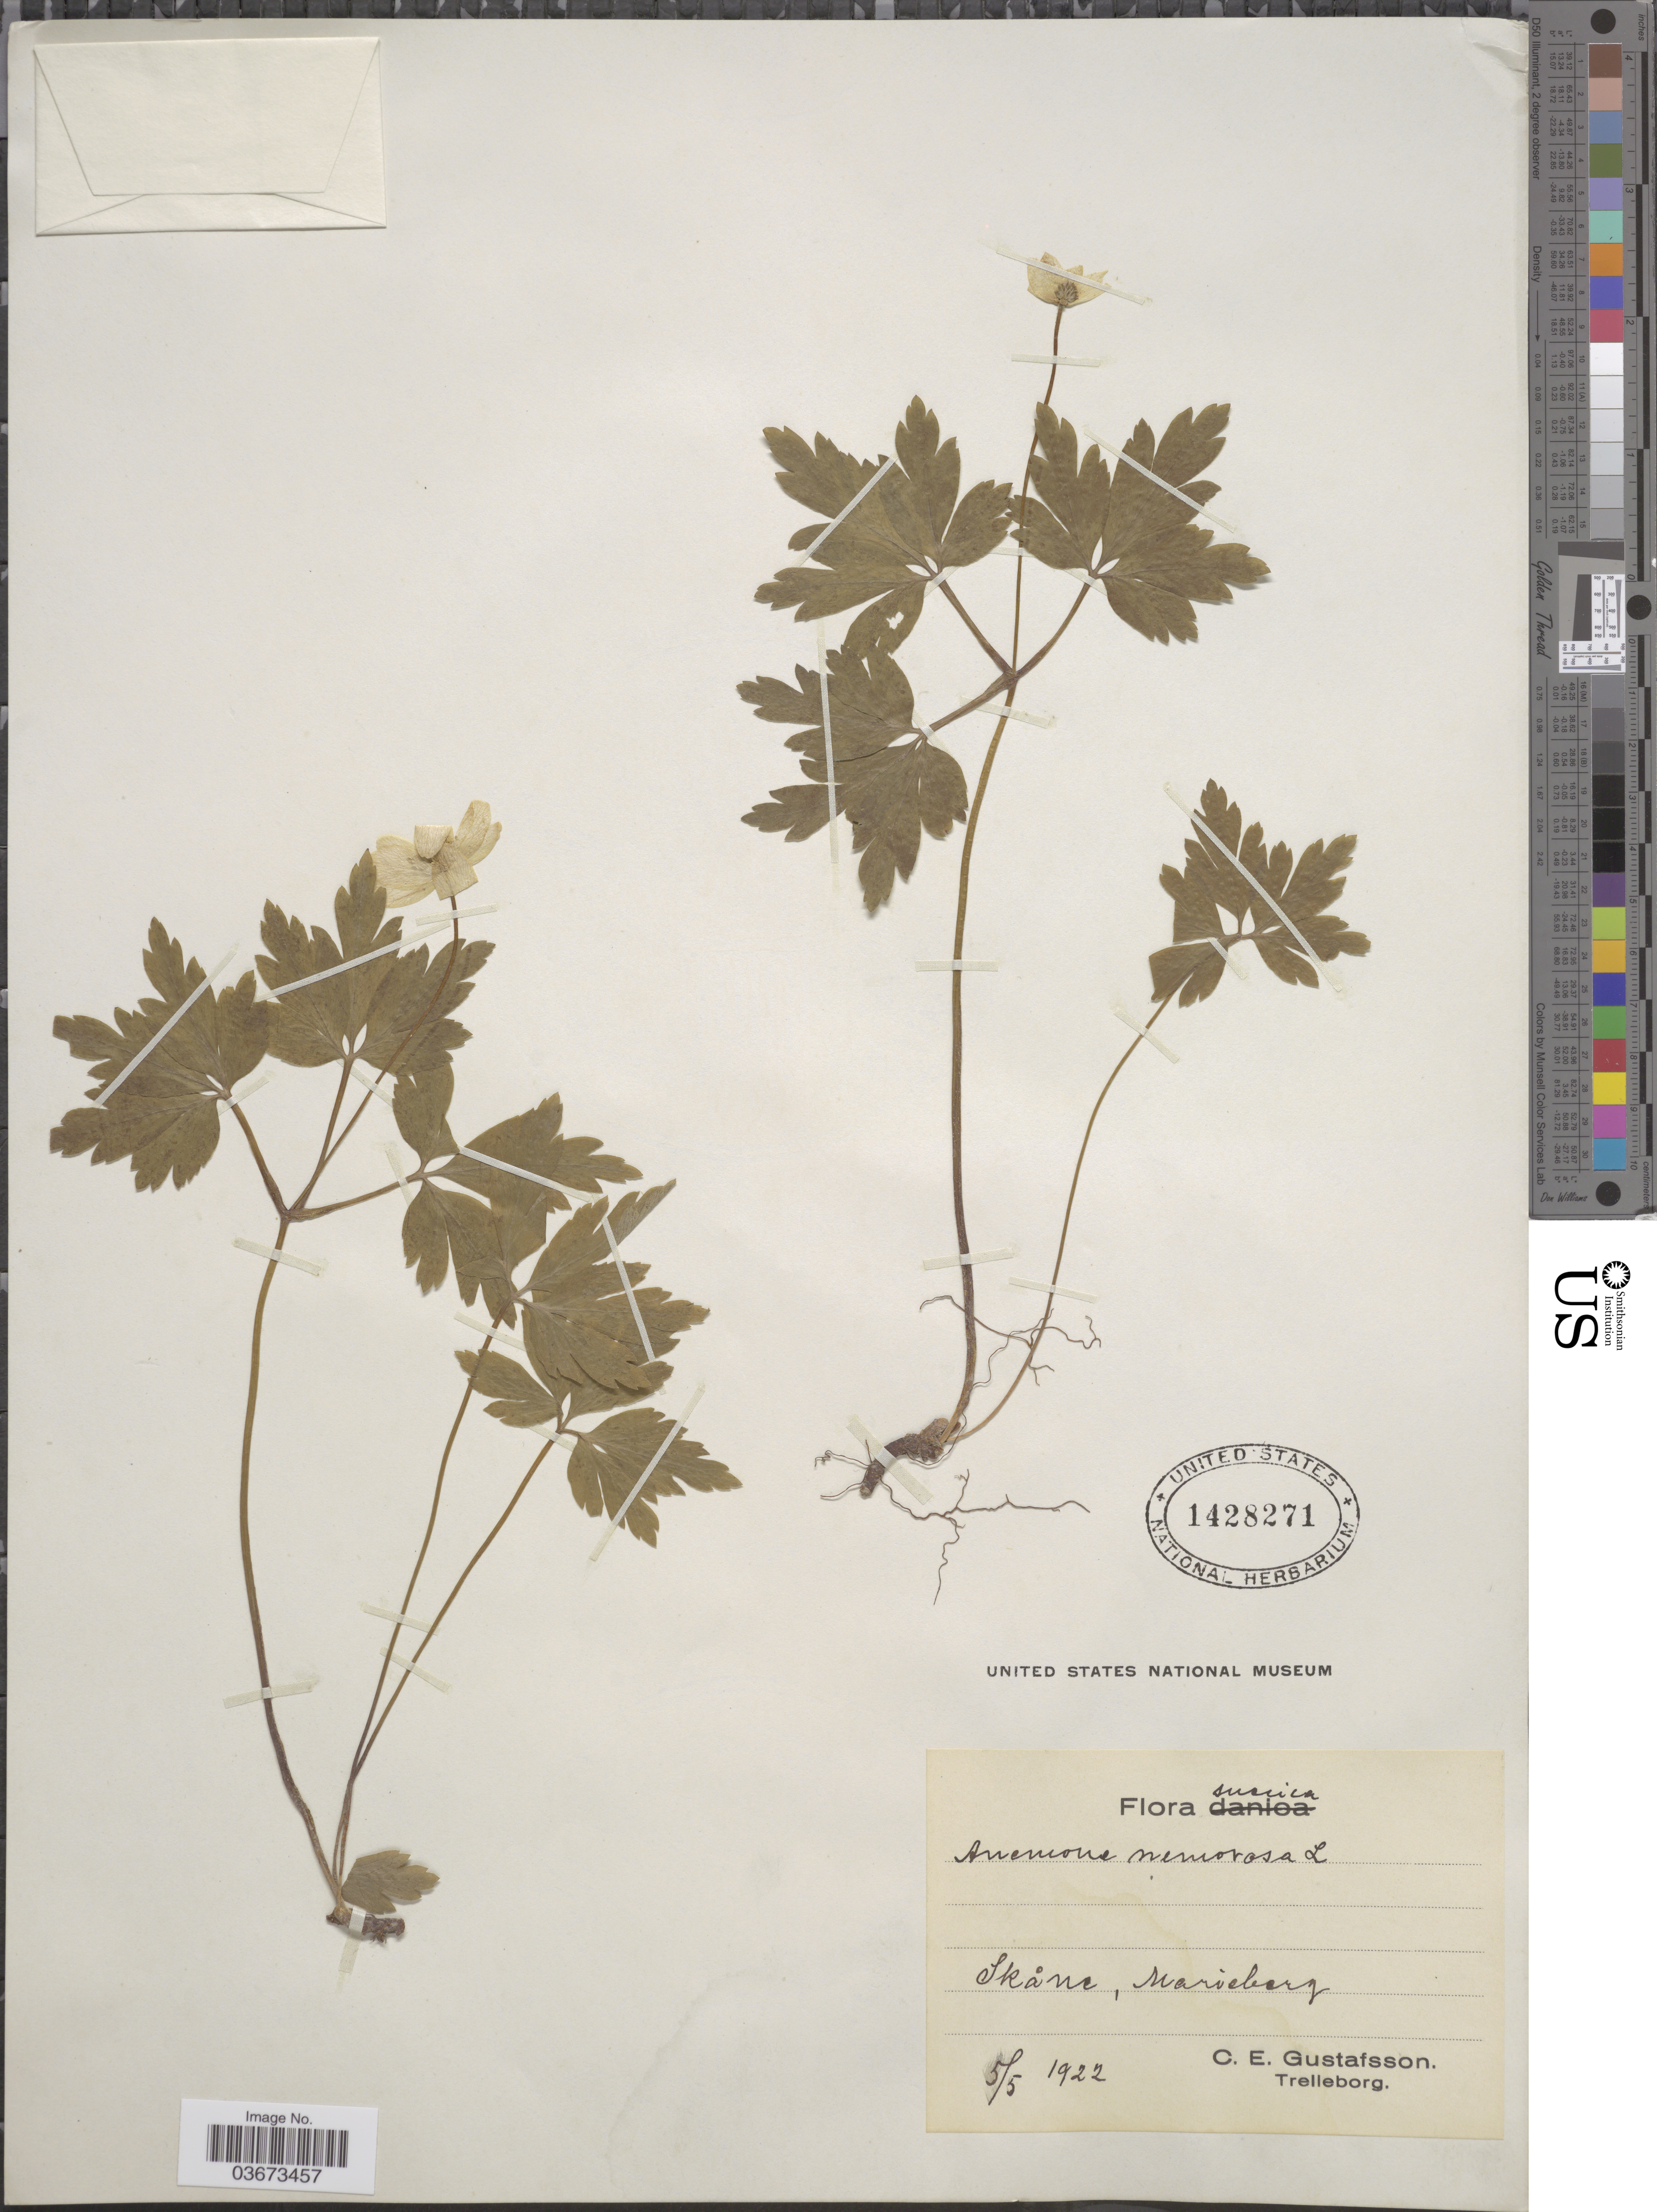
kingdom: Plantae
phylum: Tracheophyta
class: Magnoliopsida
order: Ranunculales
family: Ranunculaceae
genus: Anemone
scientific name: Anemone nemorosa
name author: L.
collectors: C. Gustafsson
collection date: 1922-05-05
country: Sweden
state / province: Skåne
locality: Suecica. Marieberg.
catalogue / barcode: US 1428271